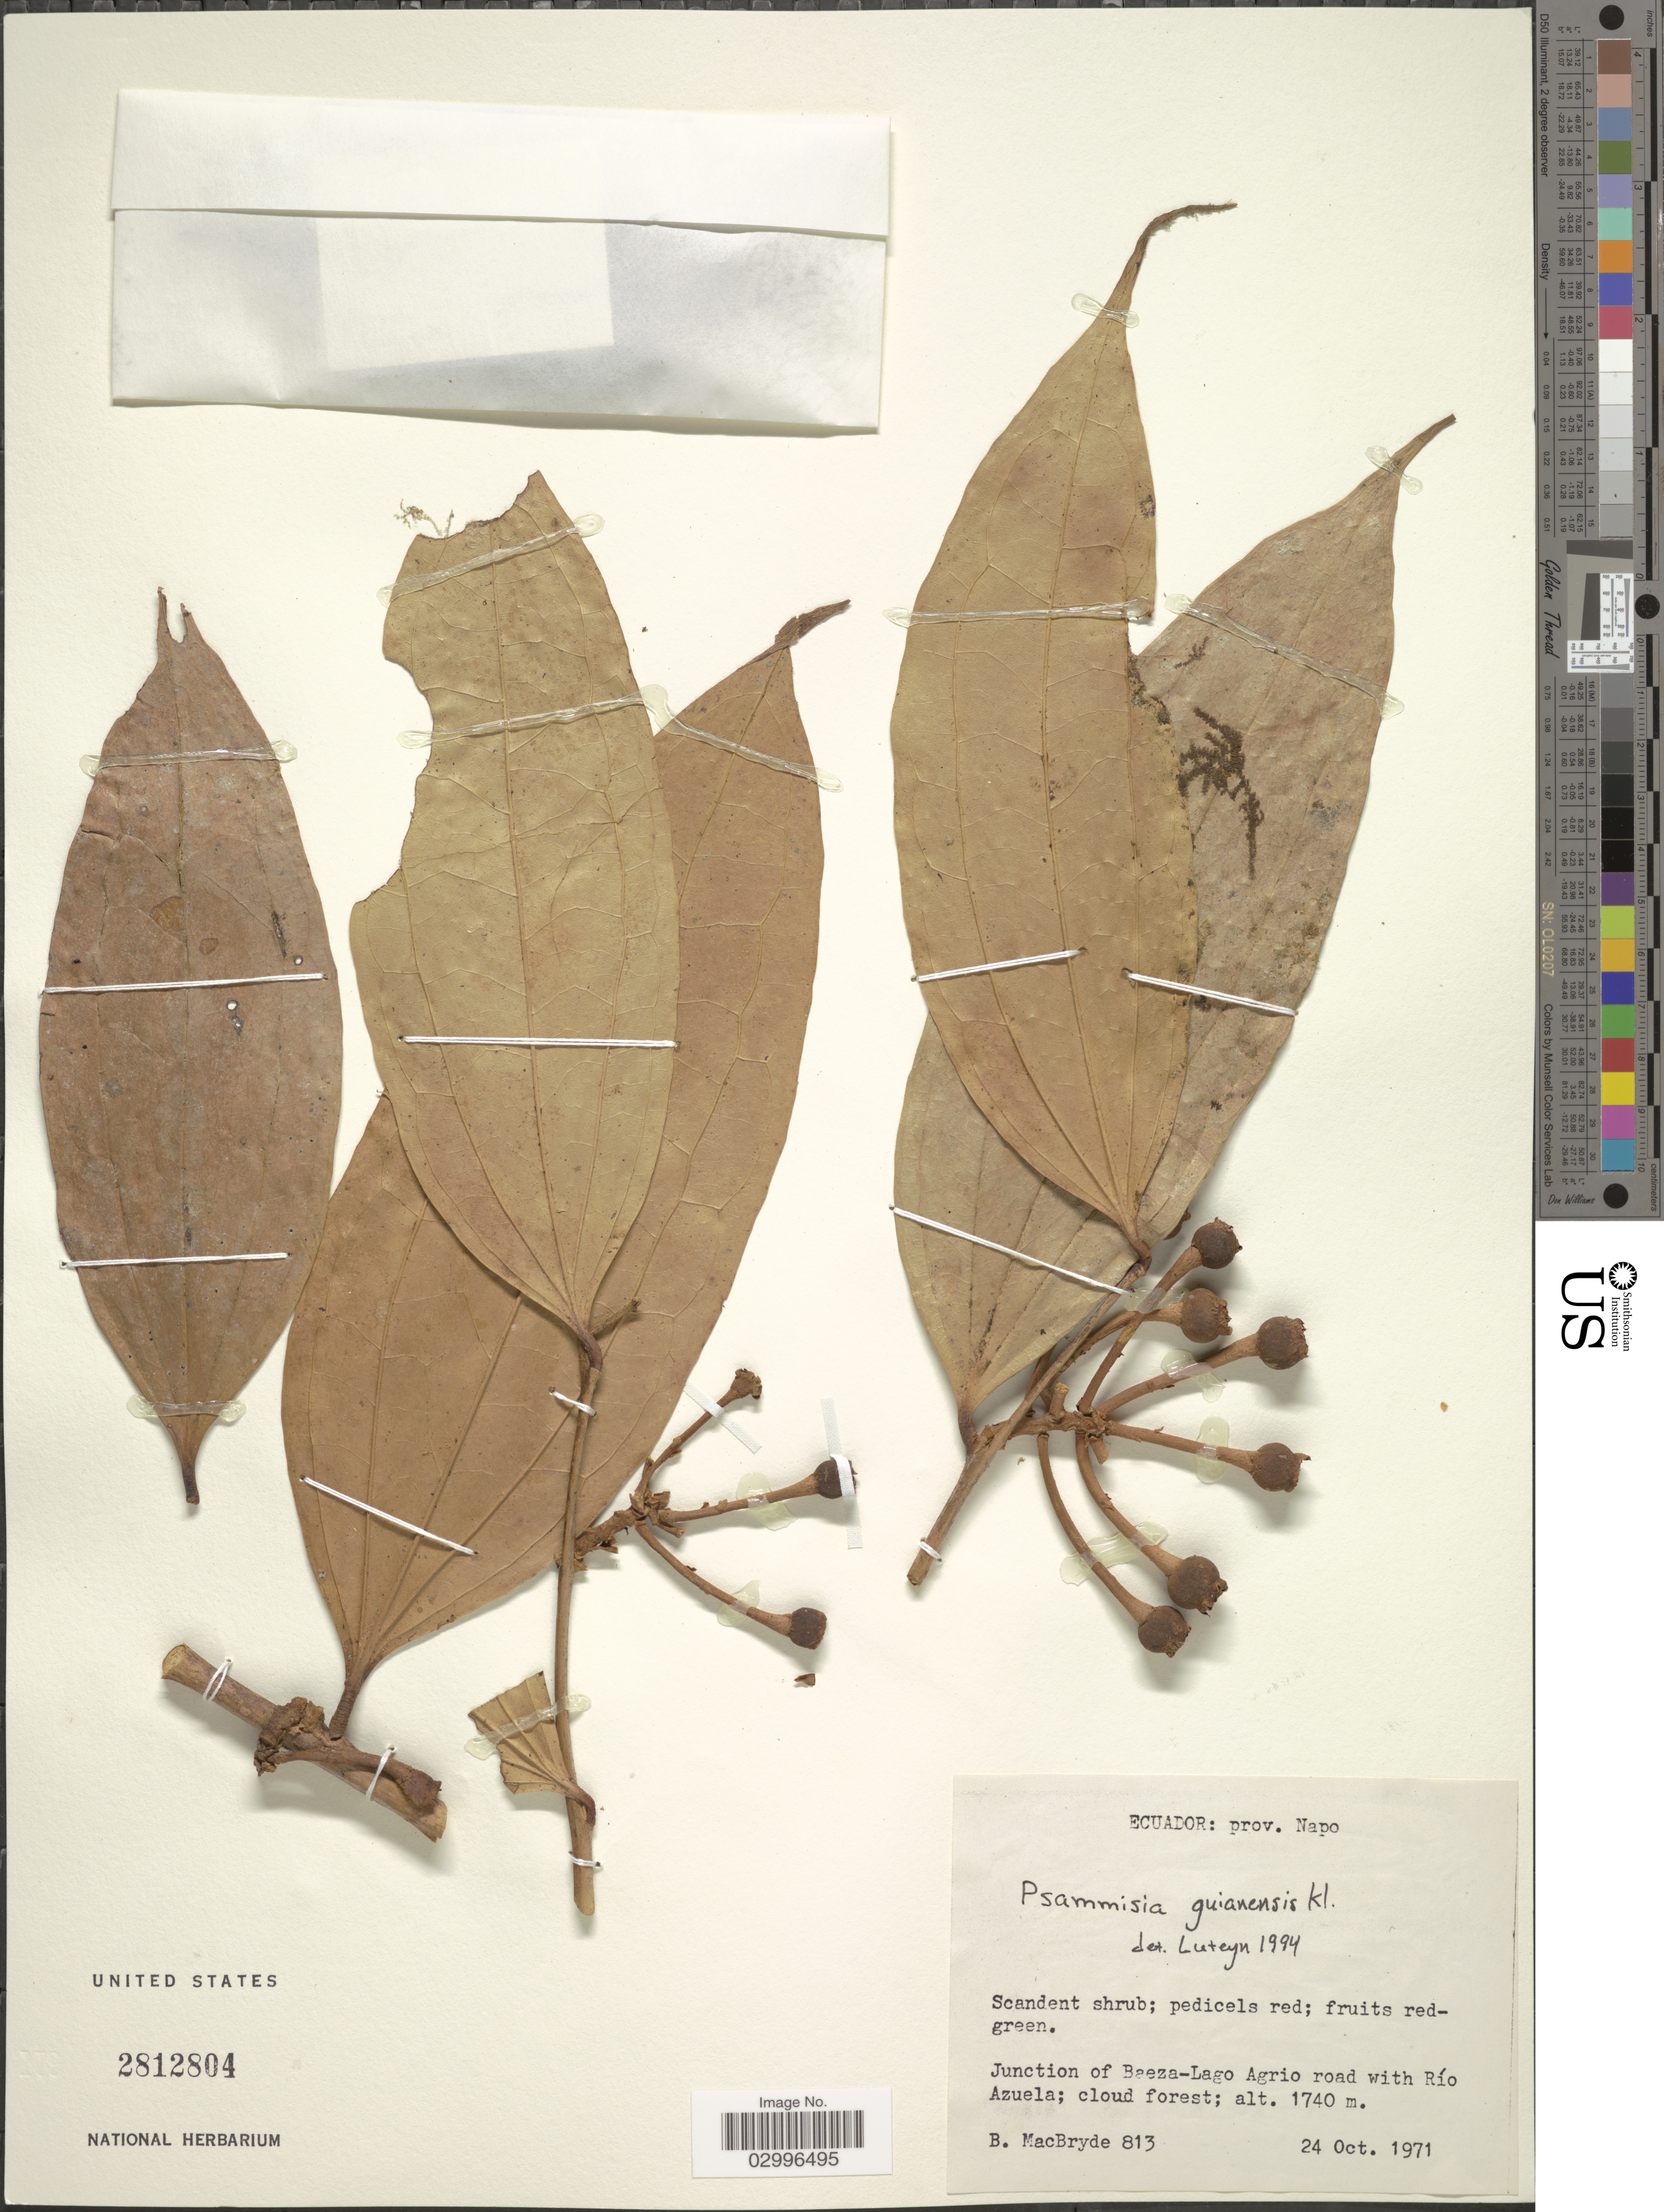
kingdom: Plantae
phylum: Tracheophyta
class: Magnoliopsida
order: Ericales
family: Ericaceae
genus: Psammisia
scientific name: Psammisia guianensis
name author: Klotzsch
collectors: B. MacBryde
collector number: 813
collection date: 1971-10-24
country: Ecuador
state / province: Napo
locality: Junction of Baeza-Lago Agrio Road with Río Azuela.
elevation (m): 1740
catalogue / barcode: US 2812804